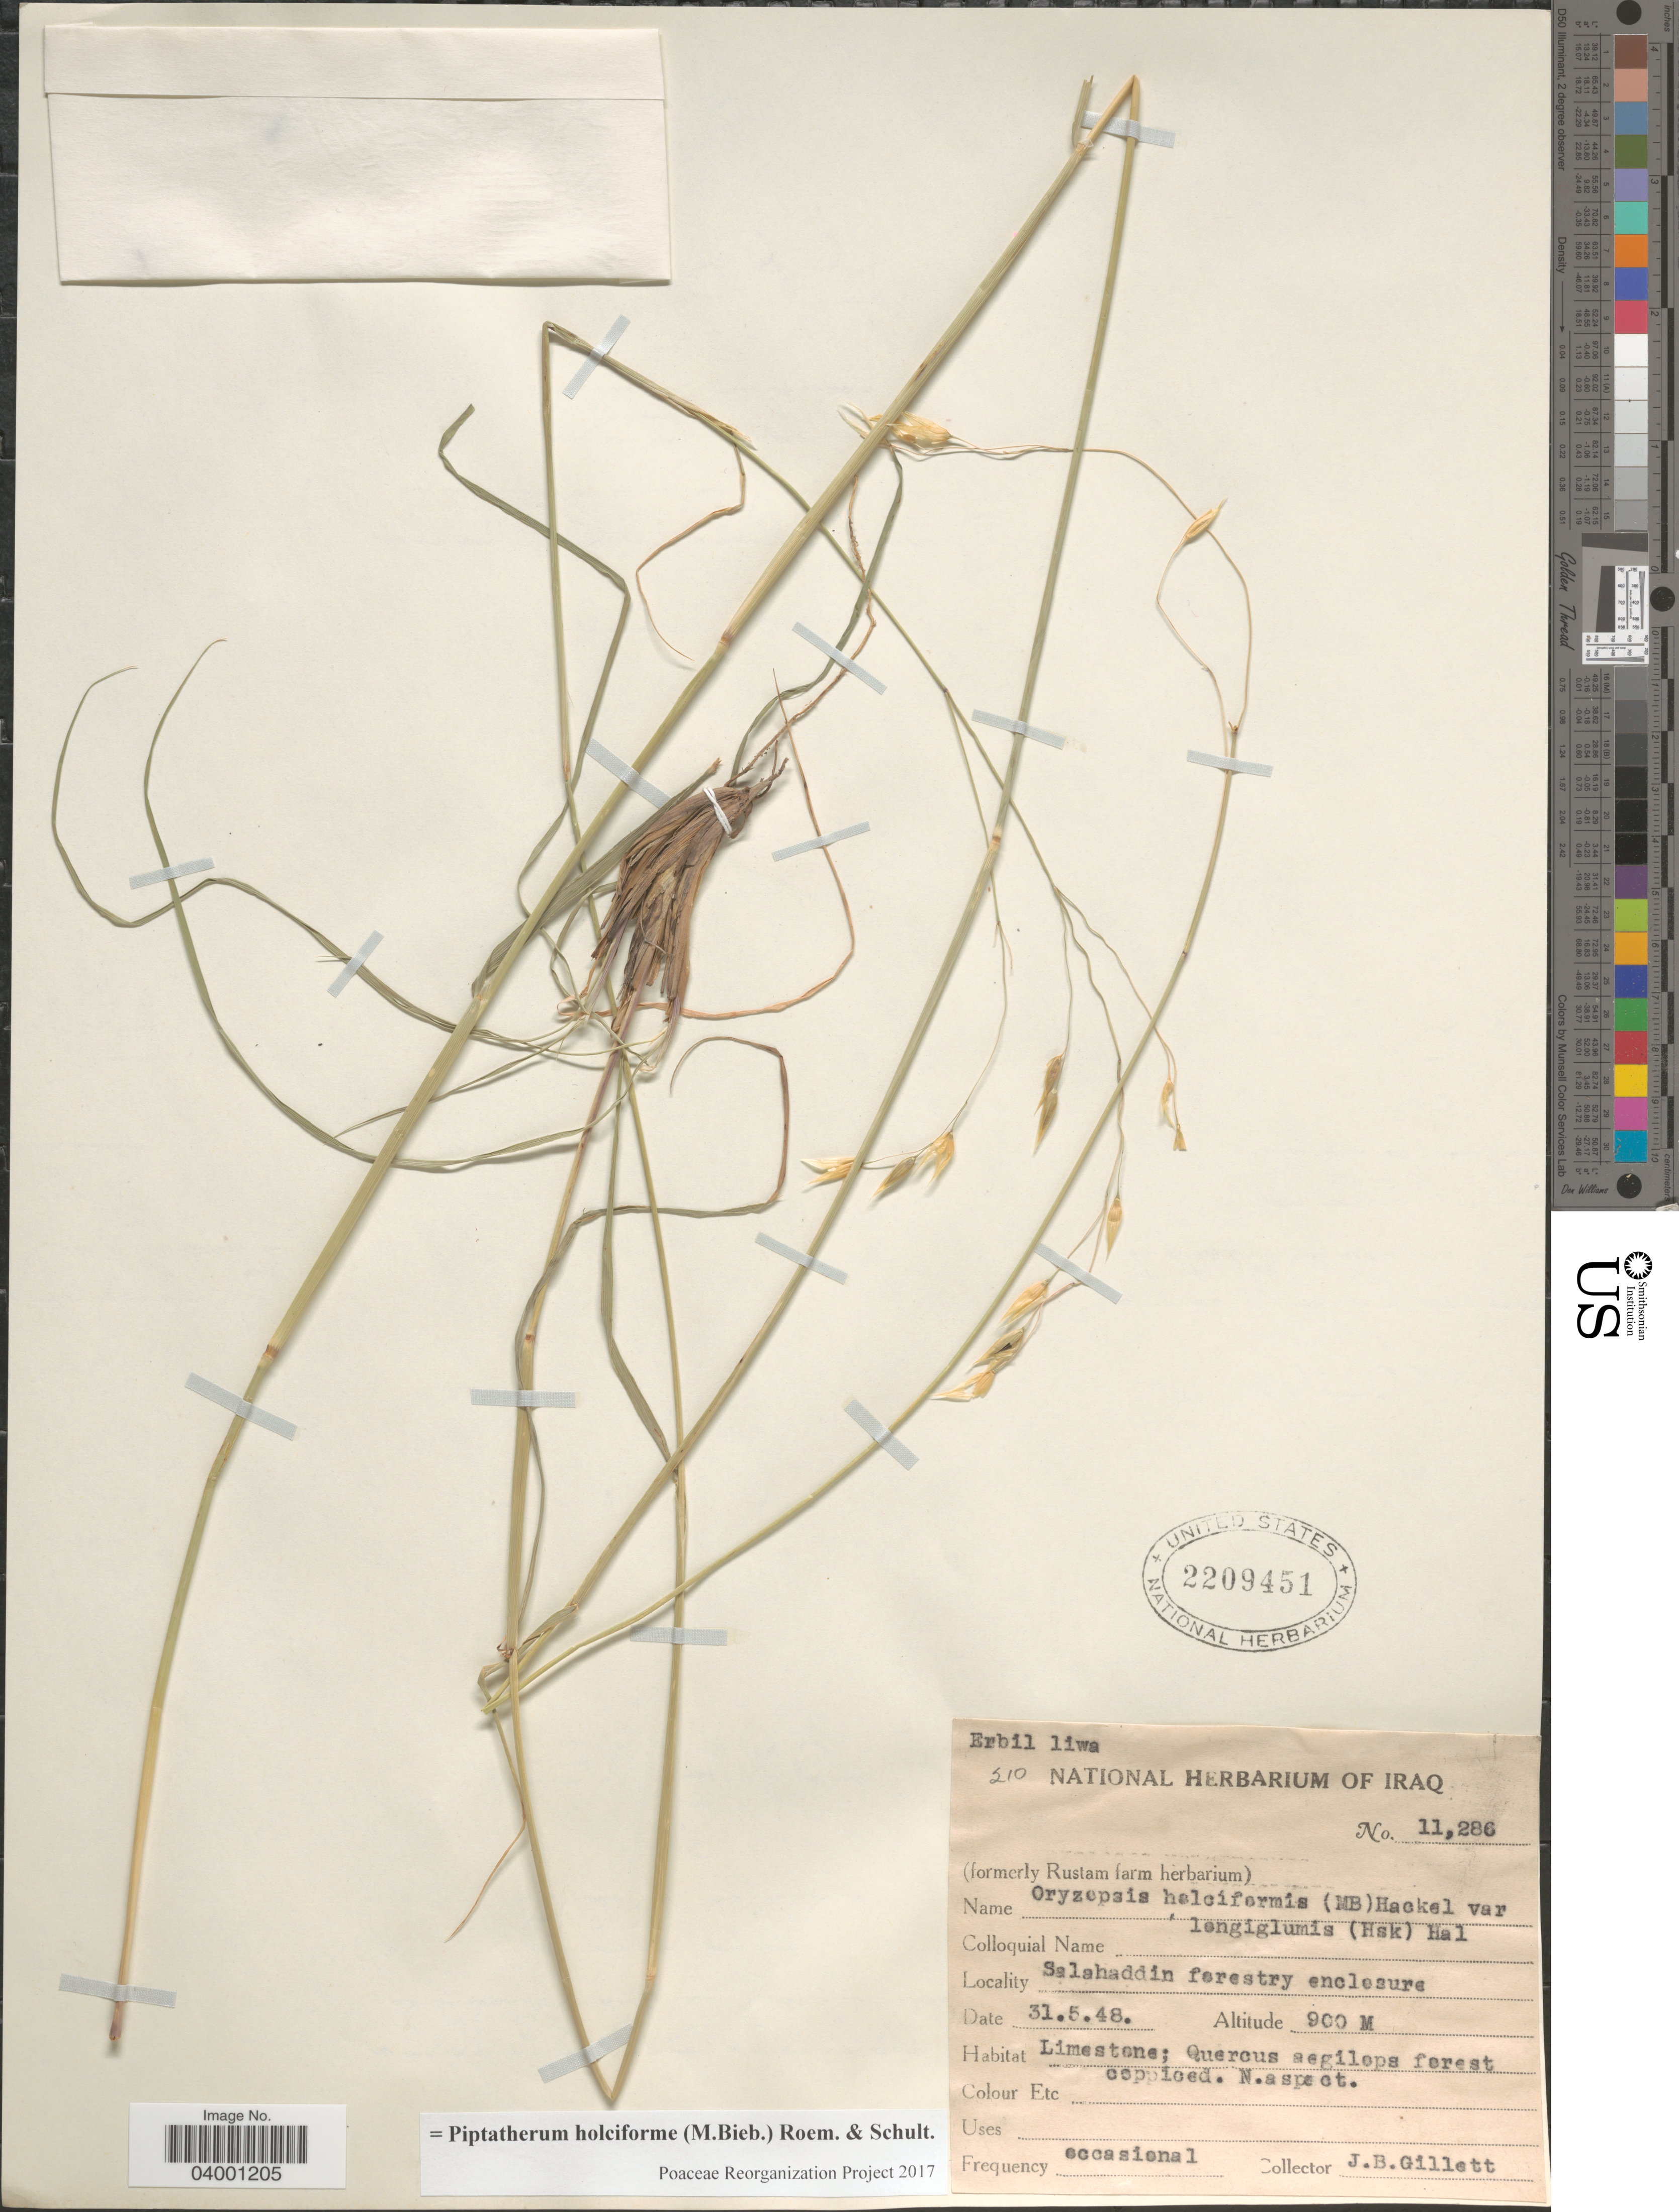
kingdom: Plantae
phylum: Tracheophyta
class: Liliopsida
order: Poales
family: Poaceae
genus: Piptatherum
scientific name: Piptatherum holciforme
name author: (M. Bieb.) Roem. & Schult.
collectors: J. B. Gillett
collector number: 11286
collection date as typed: Transcribed d/m/y: 31/5/48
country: Iraq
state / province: Arbīl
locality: Erbil liwa. Salahaddin forestry enclosure.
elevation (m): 900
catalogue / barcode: US 2209451